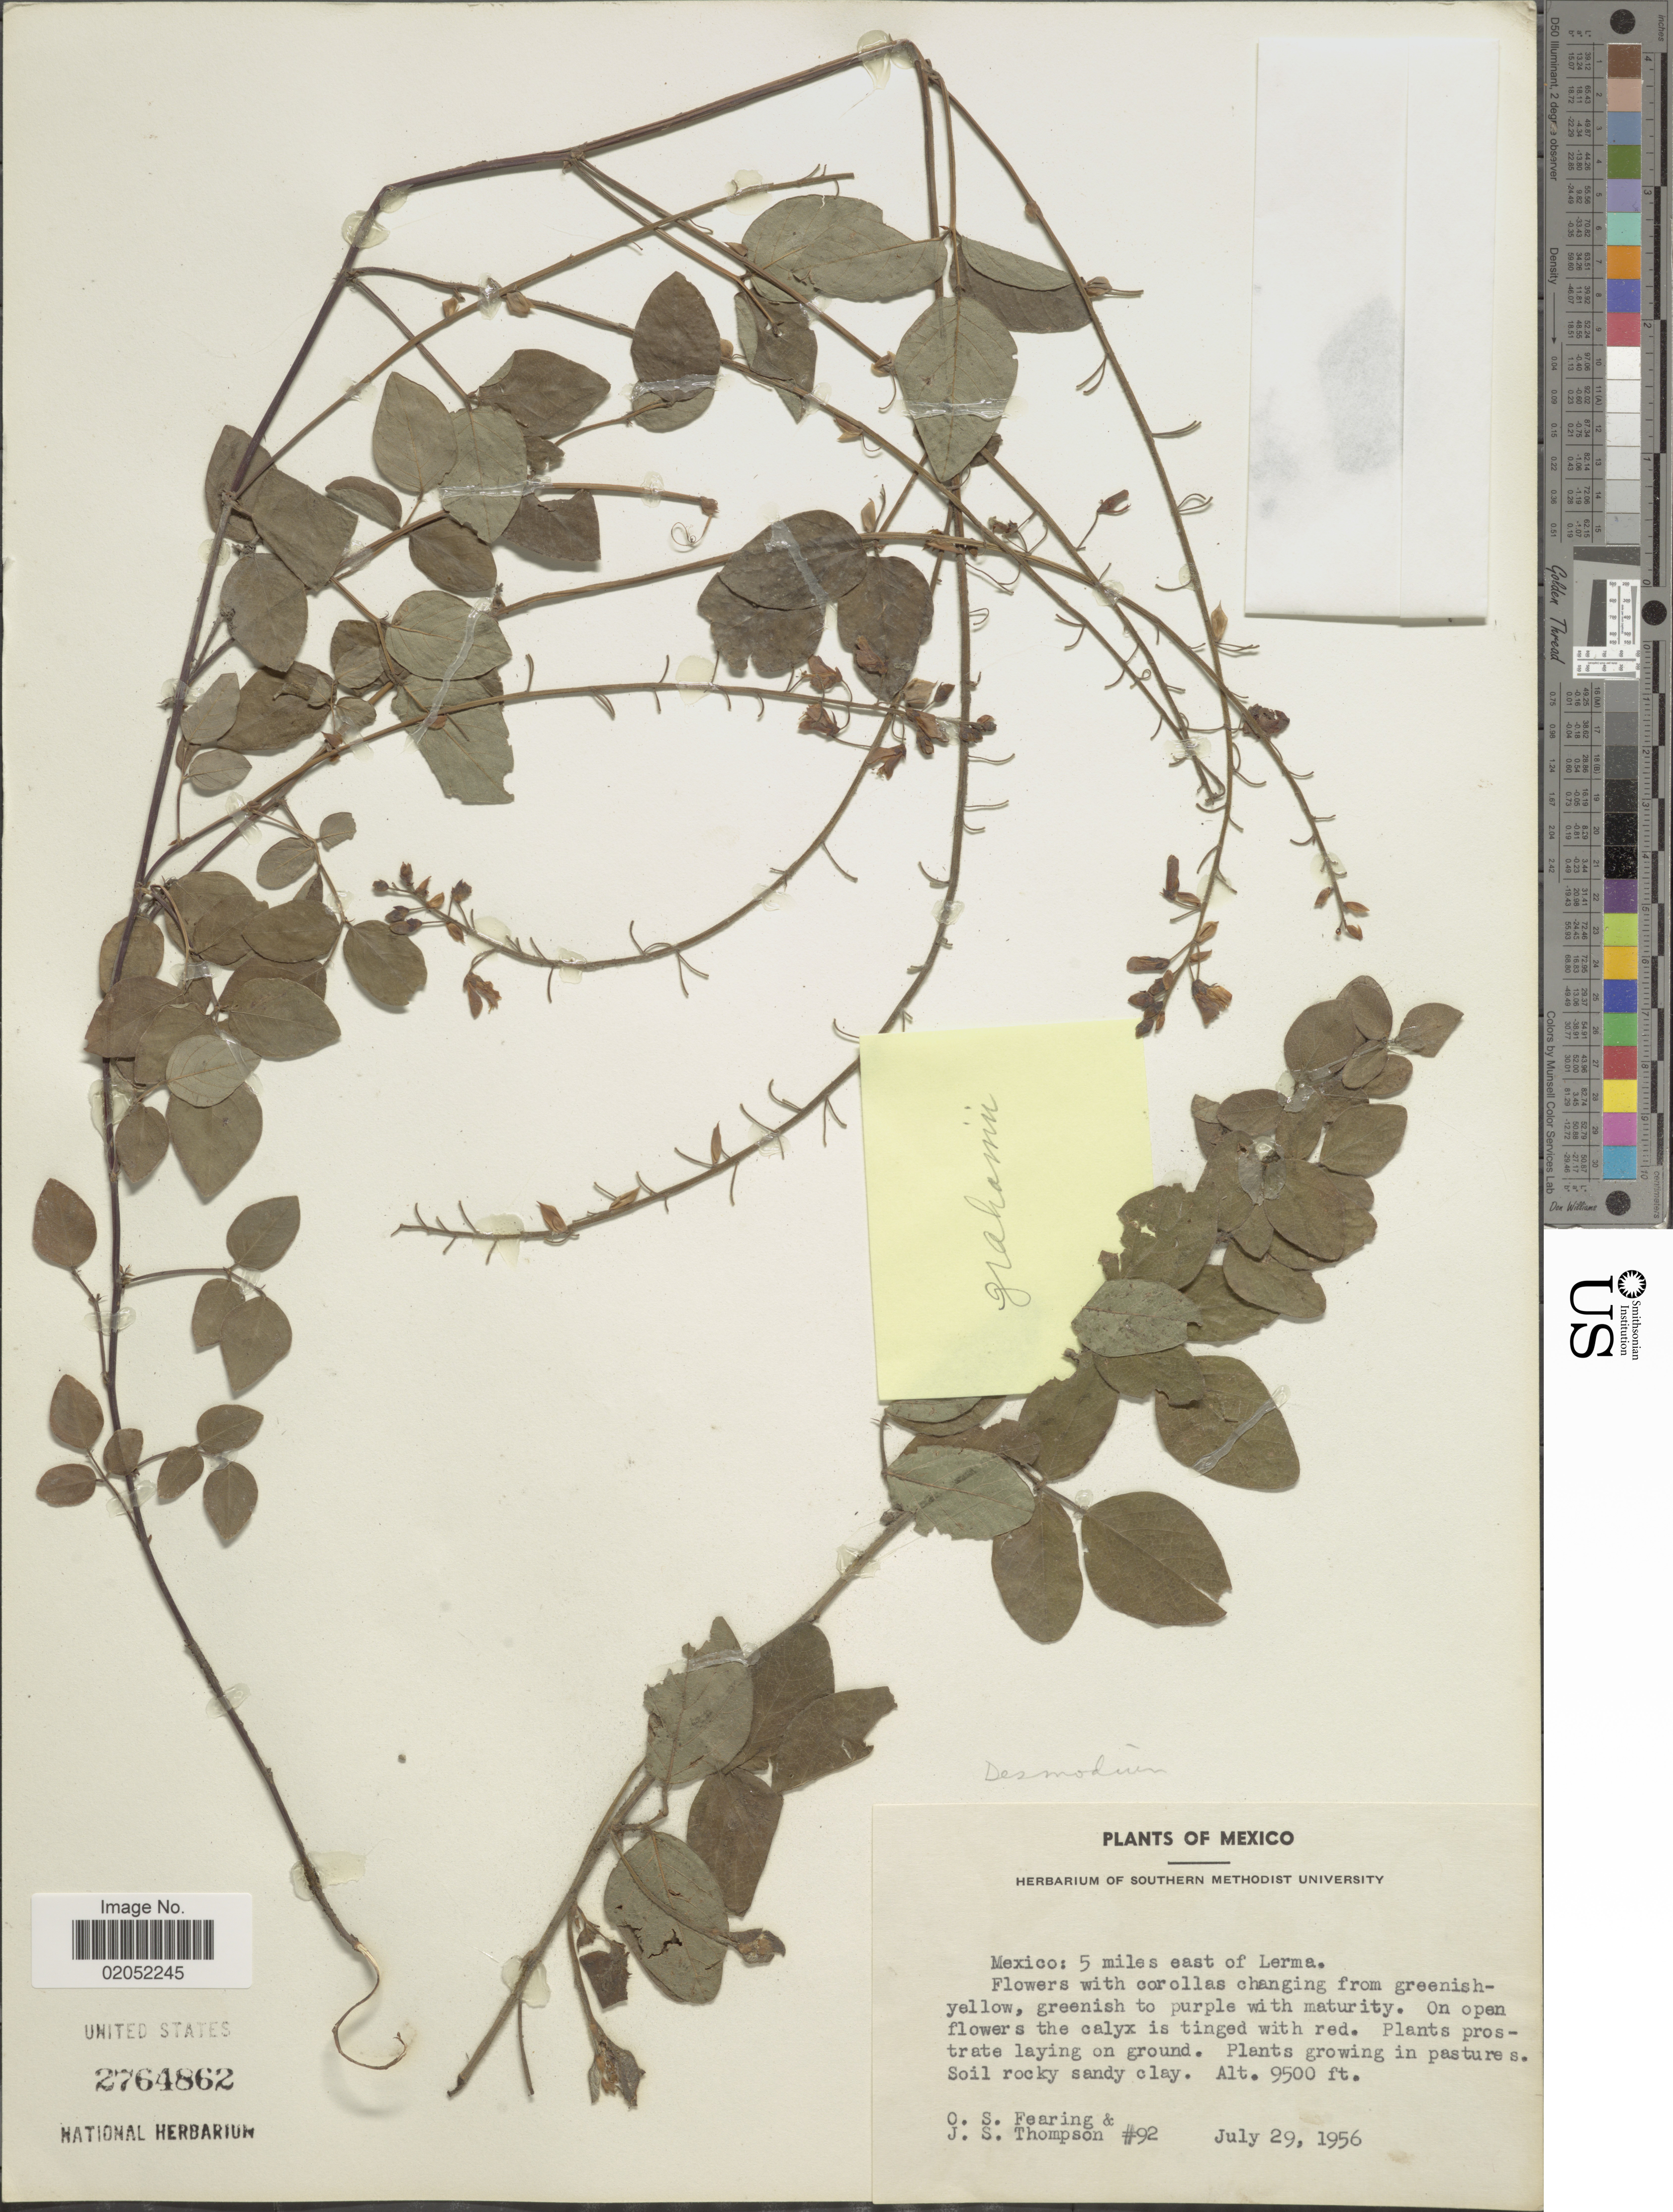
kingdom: Plantae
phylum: Tracheophyta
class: Magnoliopsida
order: Fabales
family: Fabaceae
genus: Desmodium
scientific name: Desmodium grahamii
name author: A. Gray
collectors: O. S. Fearing & J. S. Thompson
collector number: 92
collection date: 1956-07-29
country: Mexico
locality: Mexico: 5 miles east of Lerma.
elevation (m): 2896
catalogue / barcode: US 2764862